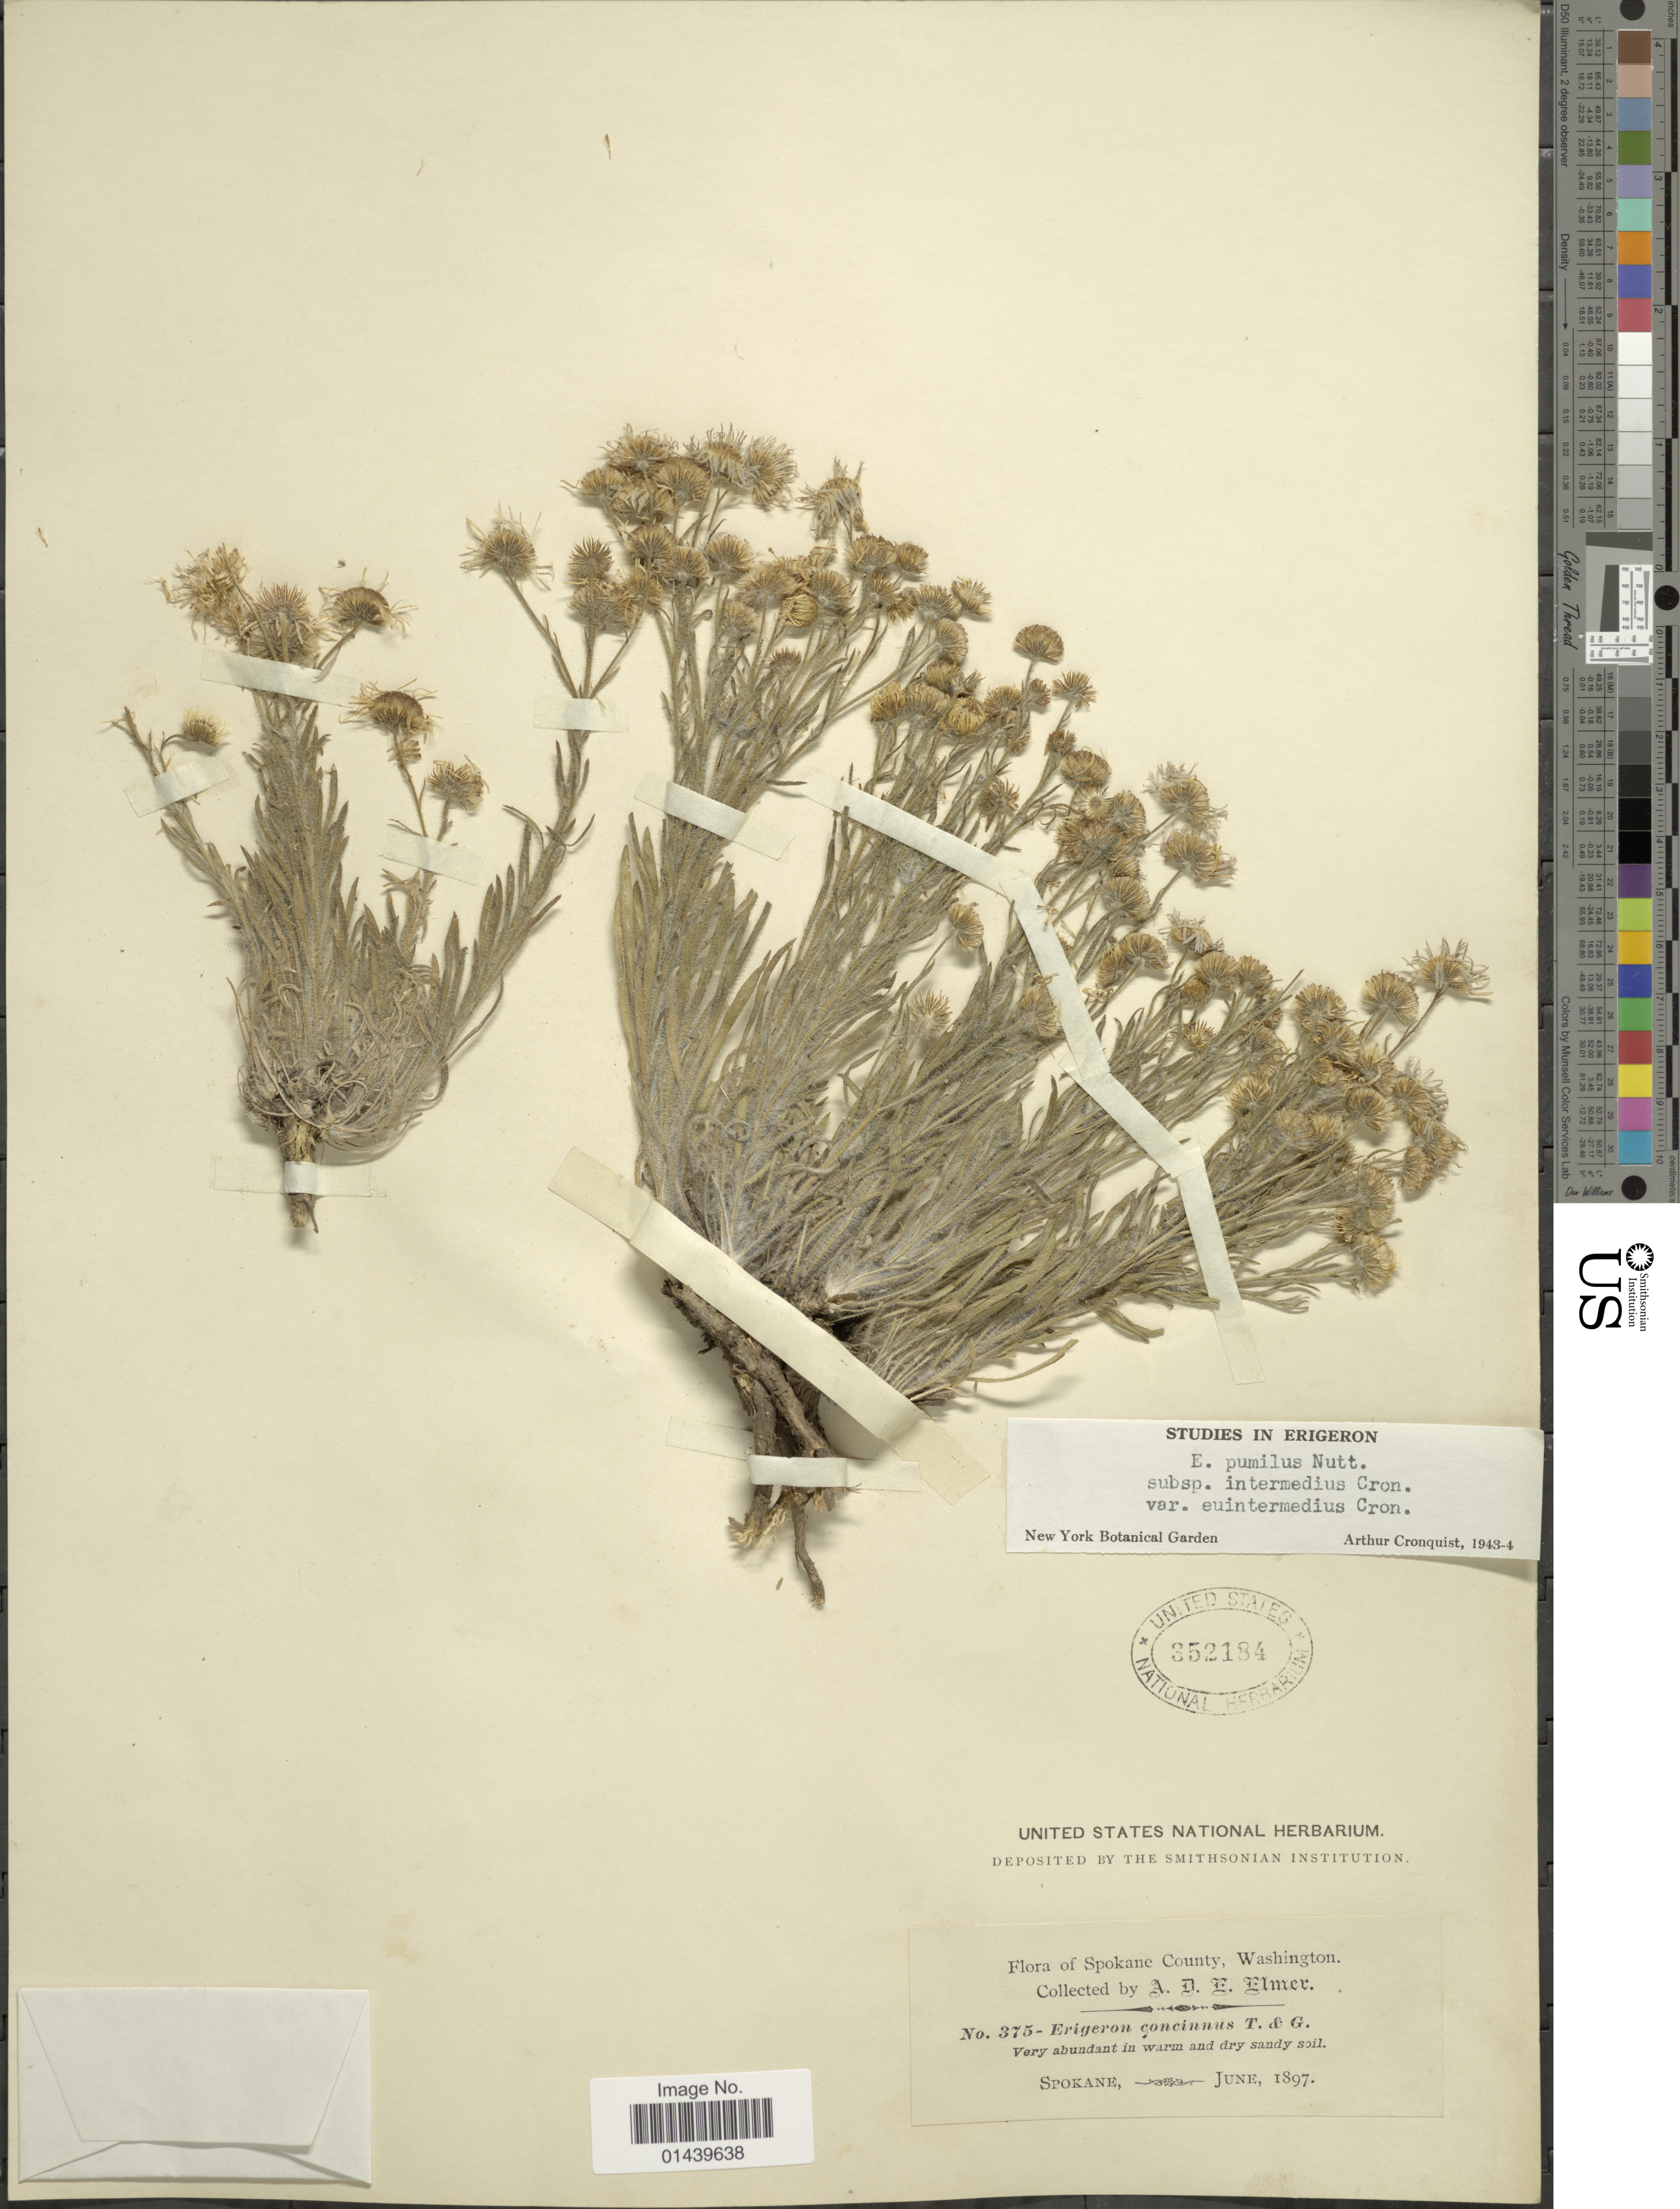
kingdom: Plantae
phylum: Tracheophyta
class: Magnoliopsida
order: Asterales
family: Asteraceae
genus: Erigeron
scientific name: Erigeron pumilus subsp. intermedius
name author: Cronq.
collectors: A. D. E. Elmer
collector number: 375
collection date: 1897-06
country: United States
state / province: Washington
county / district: Spokane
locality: Spokane County. Spokane.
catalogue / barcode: US 352184